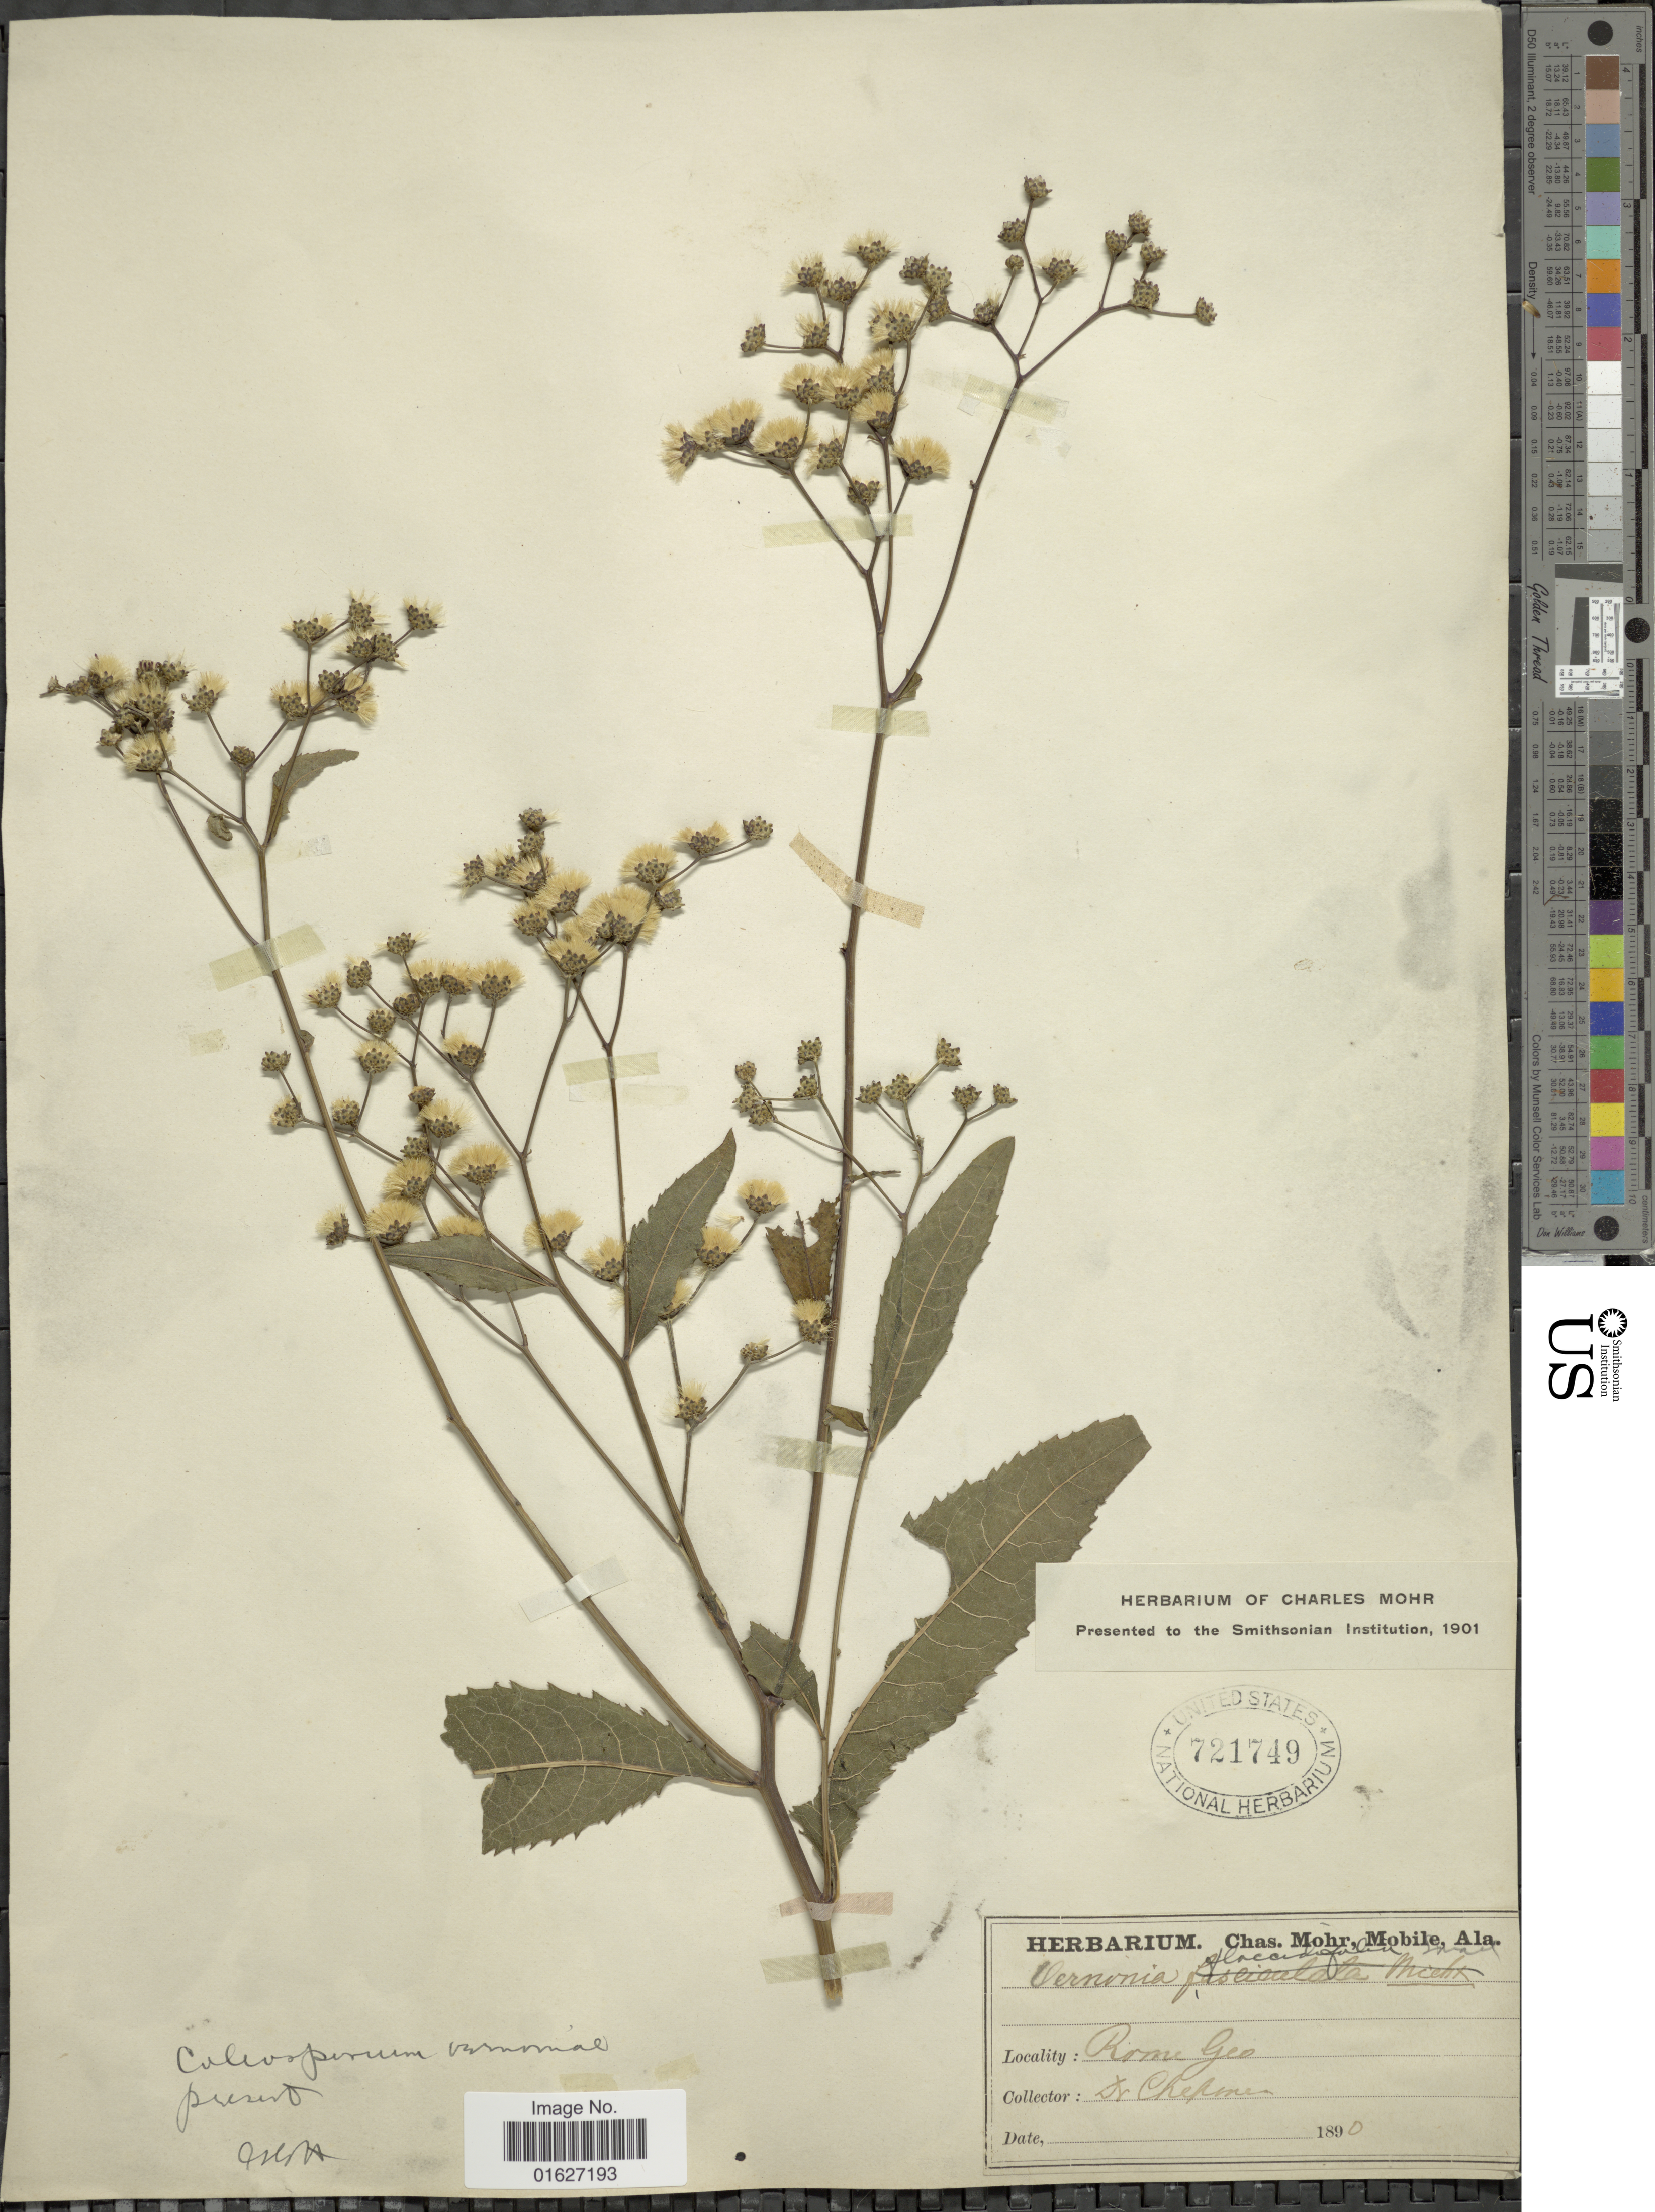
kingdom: Plantae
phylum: Tracheophyta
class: Magnoliopsida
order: Asterales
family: Asteraceae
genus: Vernonia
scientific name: Vernonia flaccidifolia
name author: Small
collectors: A. Chapman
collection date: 1890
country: United States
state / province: Georgia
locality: Rome Geo.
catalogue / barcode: US 721749